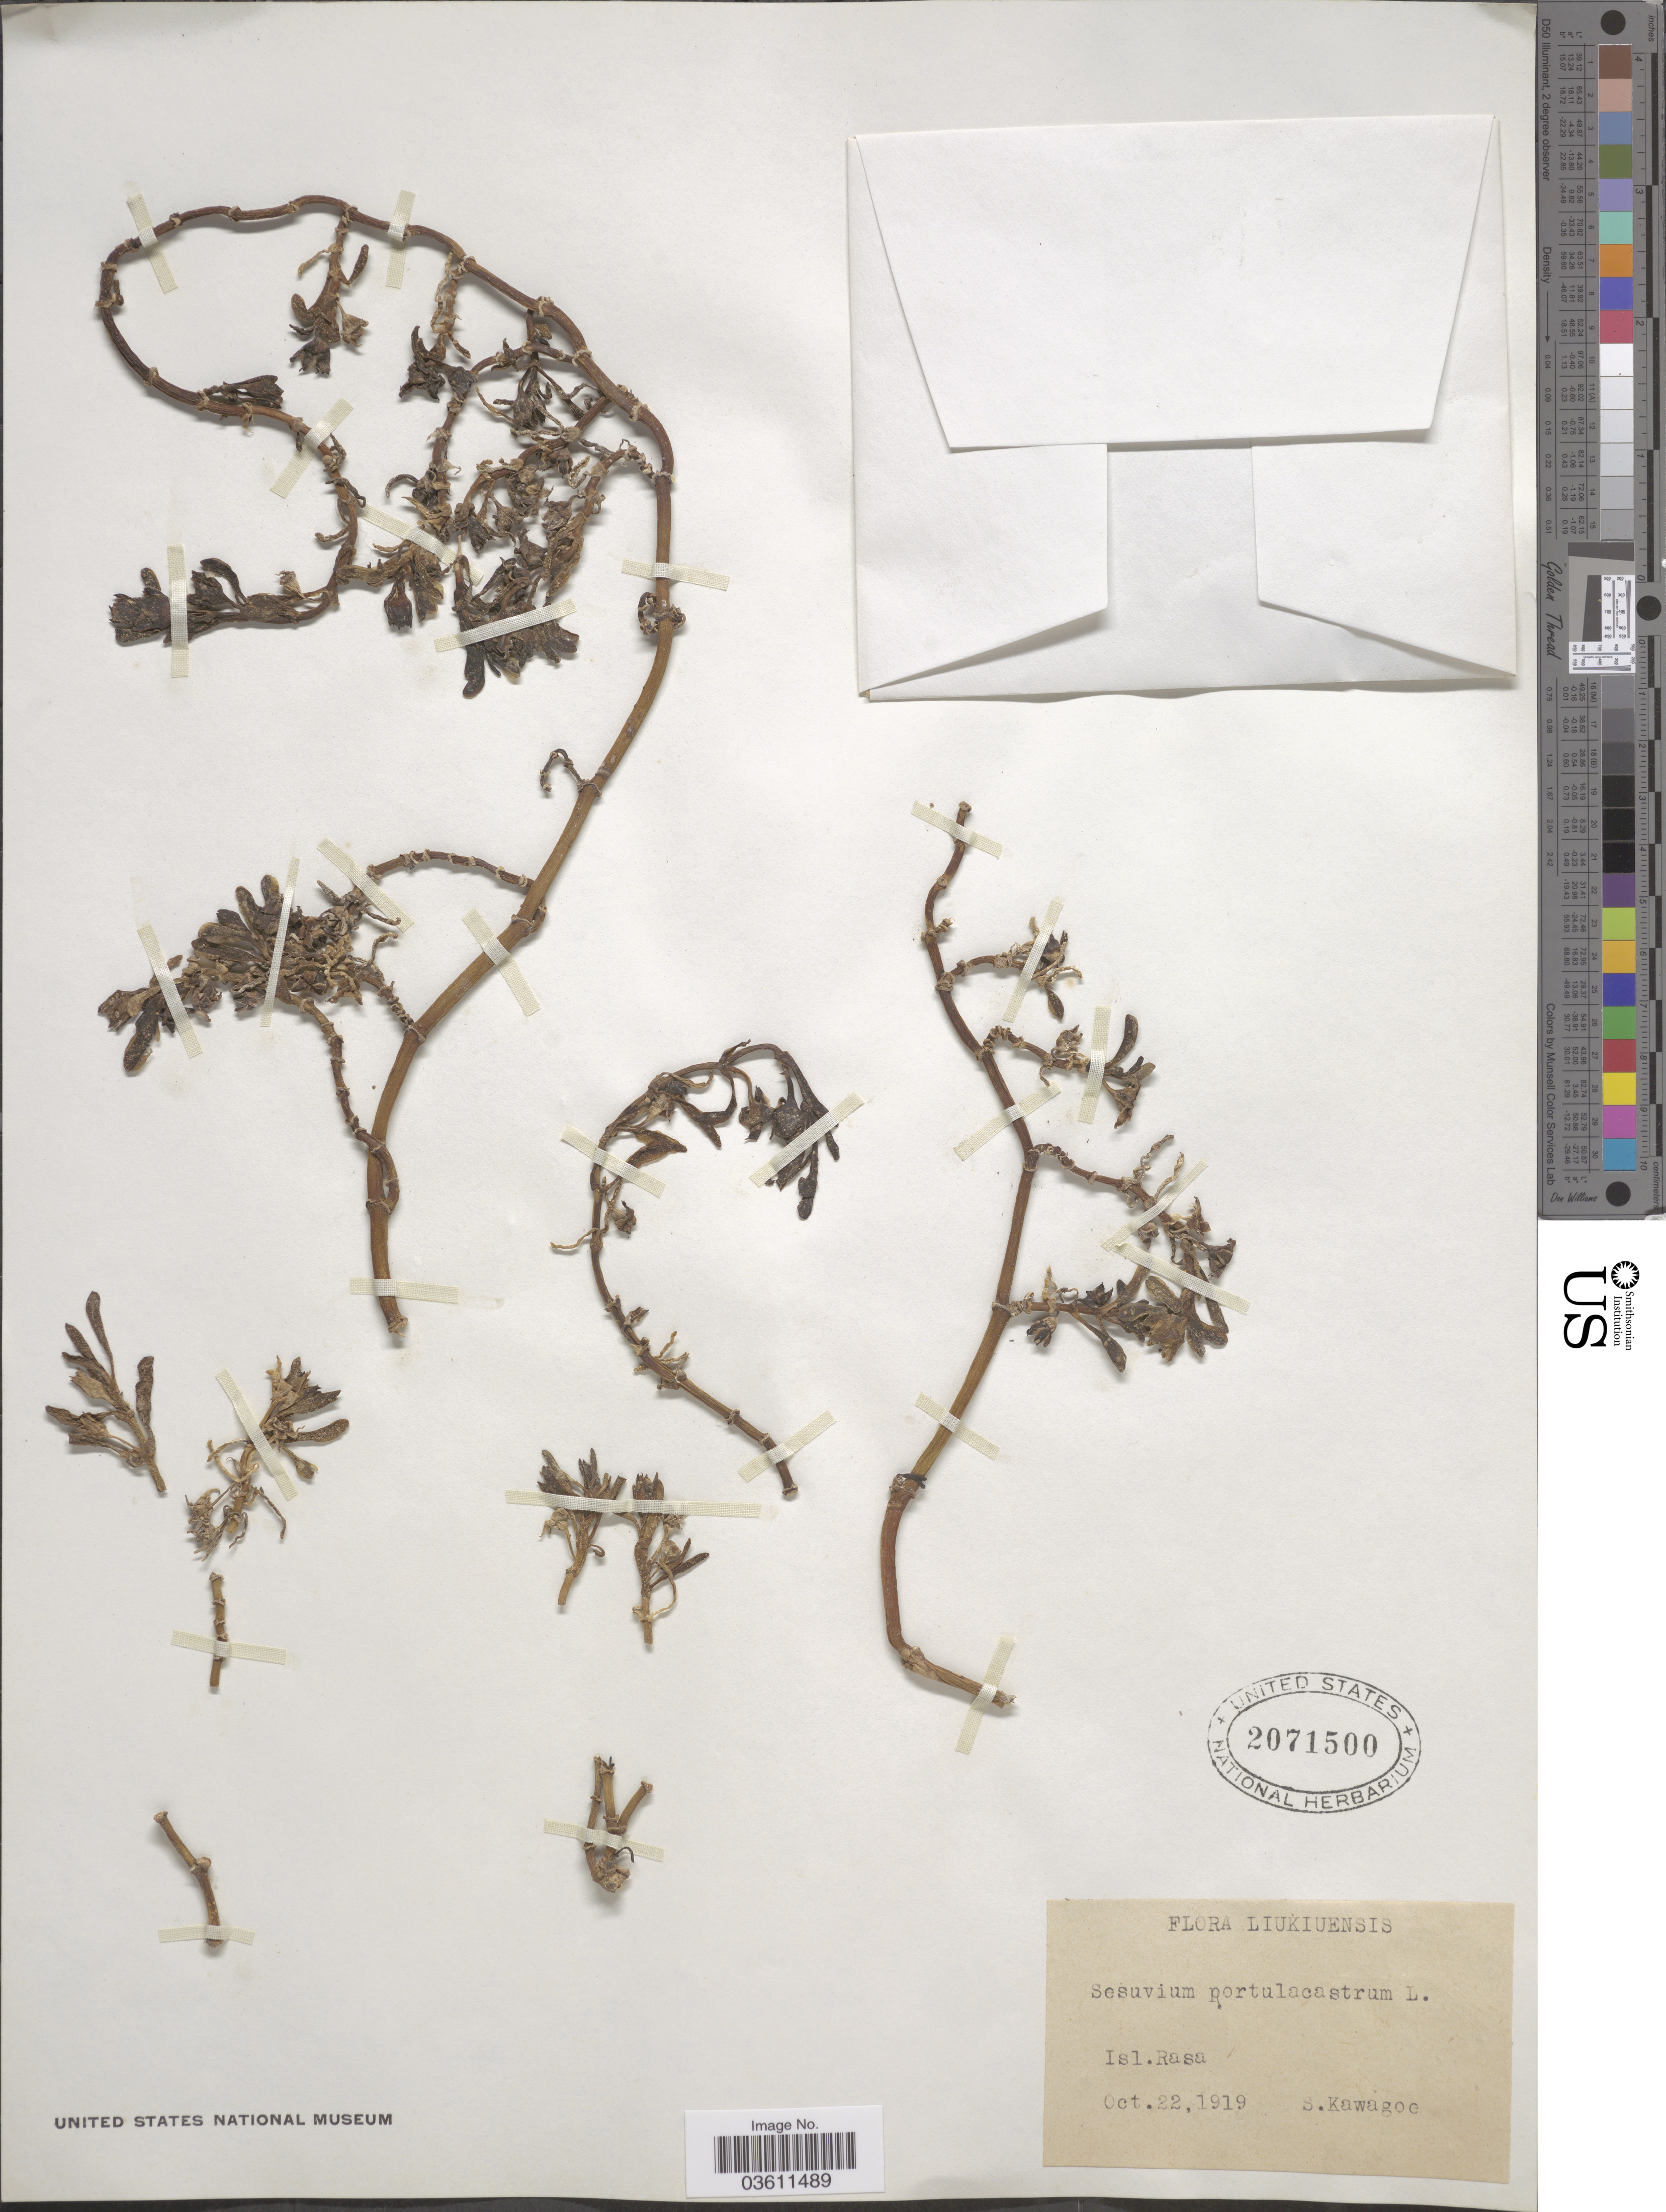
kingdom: Plantae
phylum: Tracheophyta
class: Magnoliopsida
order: Caryophyllales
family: Aizoaceae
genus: Sesuvium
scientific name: Sesuvium portulacastrum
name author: (L.) L.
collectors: S. Kawagoe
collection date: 1919-10-22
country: Japan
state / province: Okinawa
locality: Liukiuensis. Isl. Rasa.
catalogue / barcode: US 2071500